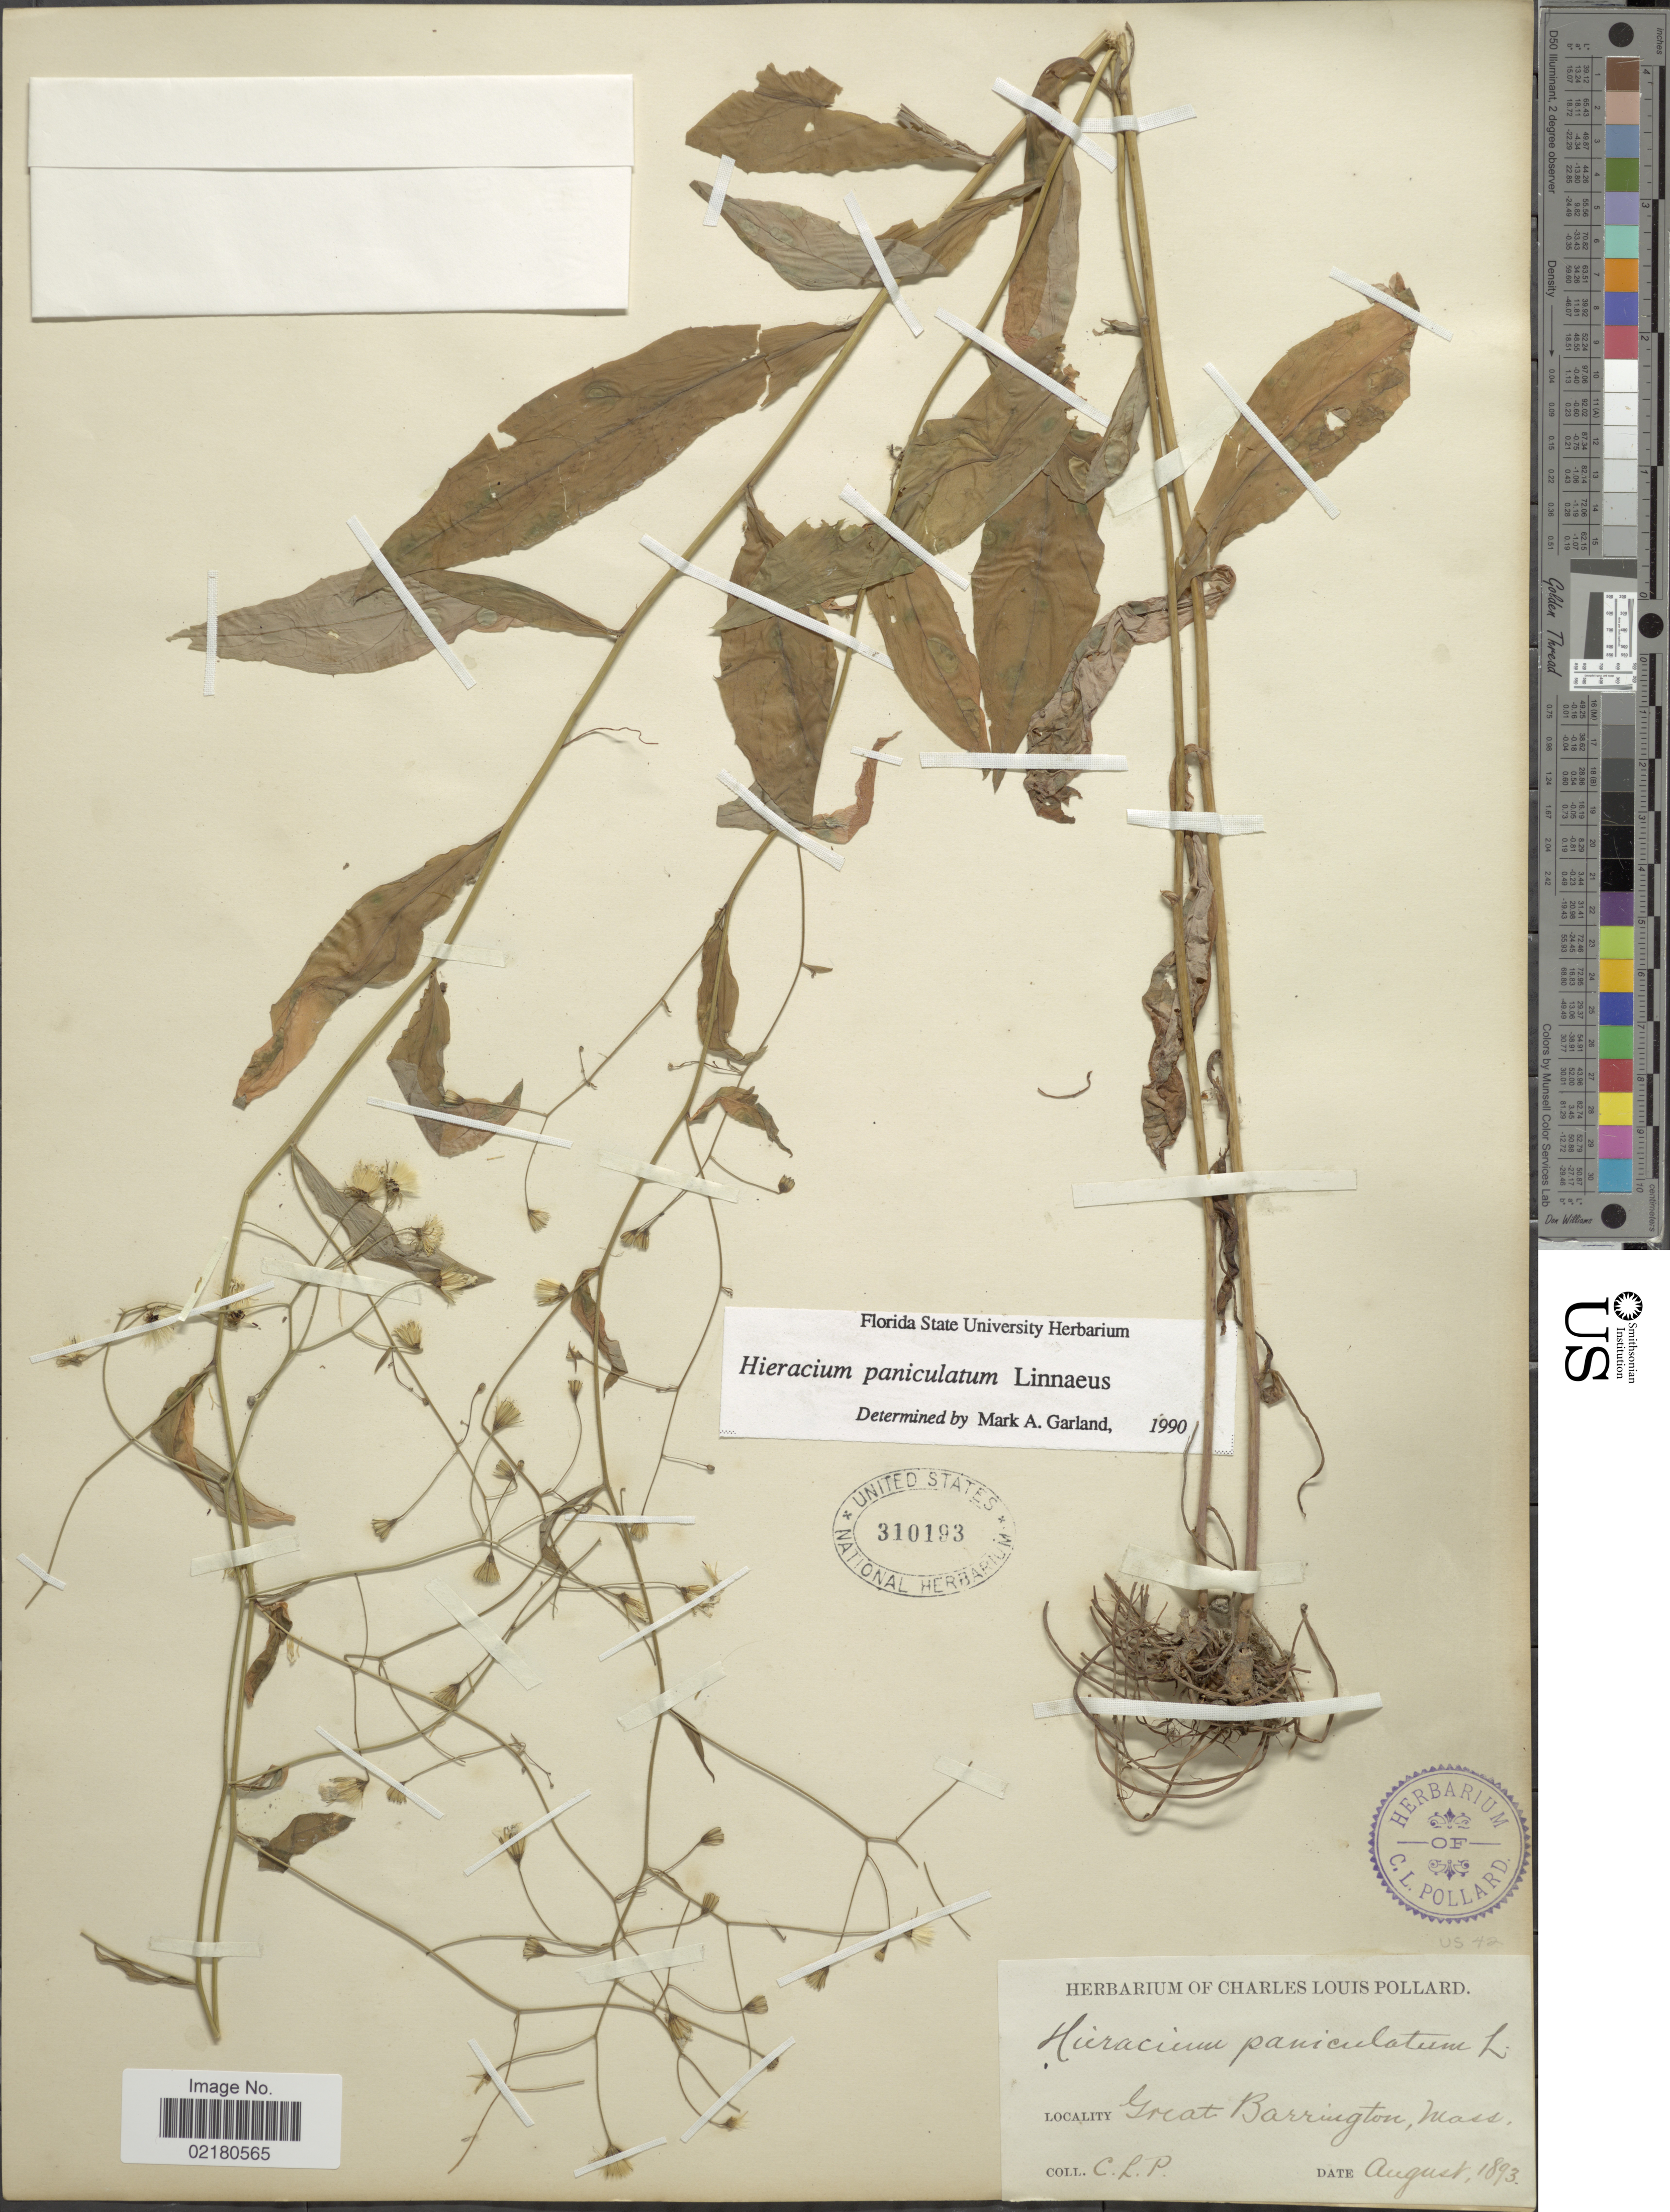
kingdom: Plantae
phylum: Tracheophyta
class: Magnoliopsida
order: Asterales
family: Asteraceae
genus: Hieracium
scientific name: Hieracium paniculatum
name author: L.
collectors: C. L. Pollard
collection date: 1893-08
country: United States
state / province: Massachusetts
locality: Great Barrington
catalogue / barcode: US 310193